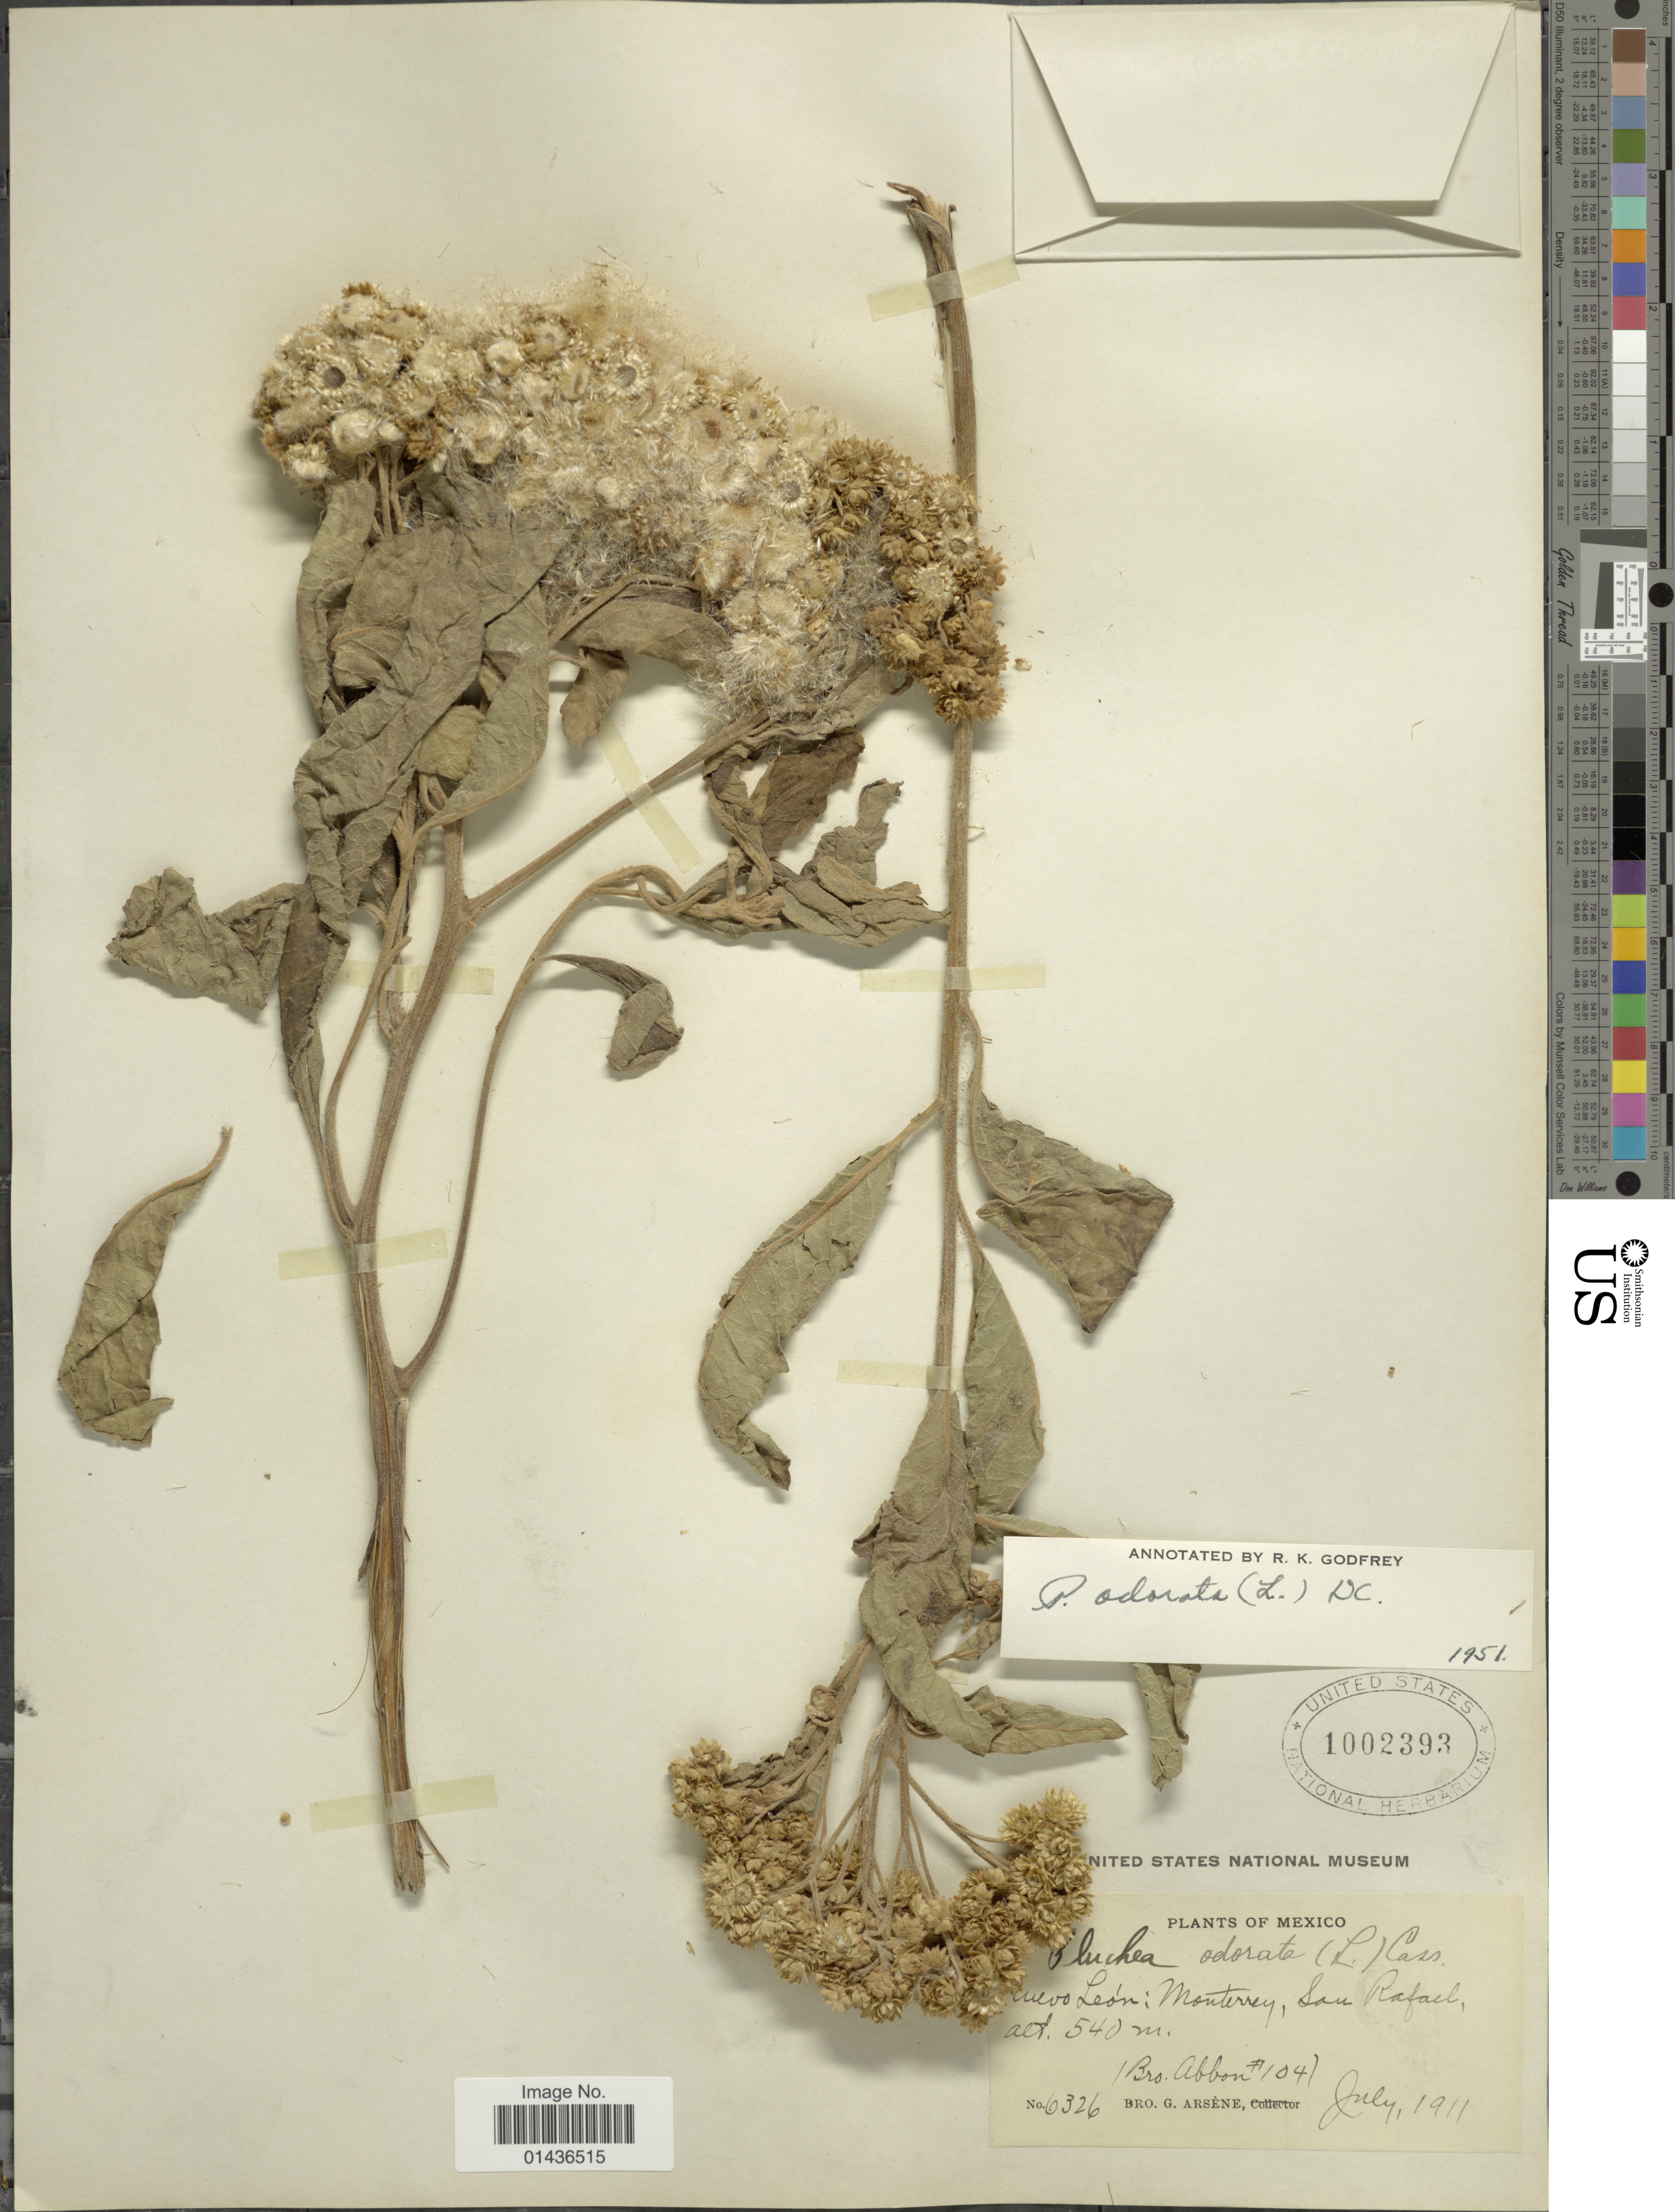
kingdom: Plantae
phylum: Tracheophyta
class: Magnoliopsida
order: Asterales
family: Asteraceae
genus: Pluchea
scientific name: Pluchea carolinensis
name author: (Jacq.) D. Don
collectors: Bro. Abbon & Bro. G. Arsène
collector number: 104/6326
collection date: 1911-07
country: Mexico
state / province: Nuevo León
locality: Monterrey, San Rafael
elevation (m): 540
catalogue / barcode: US 1002393